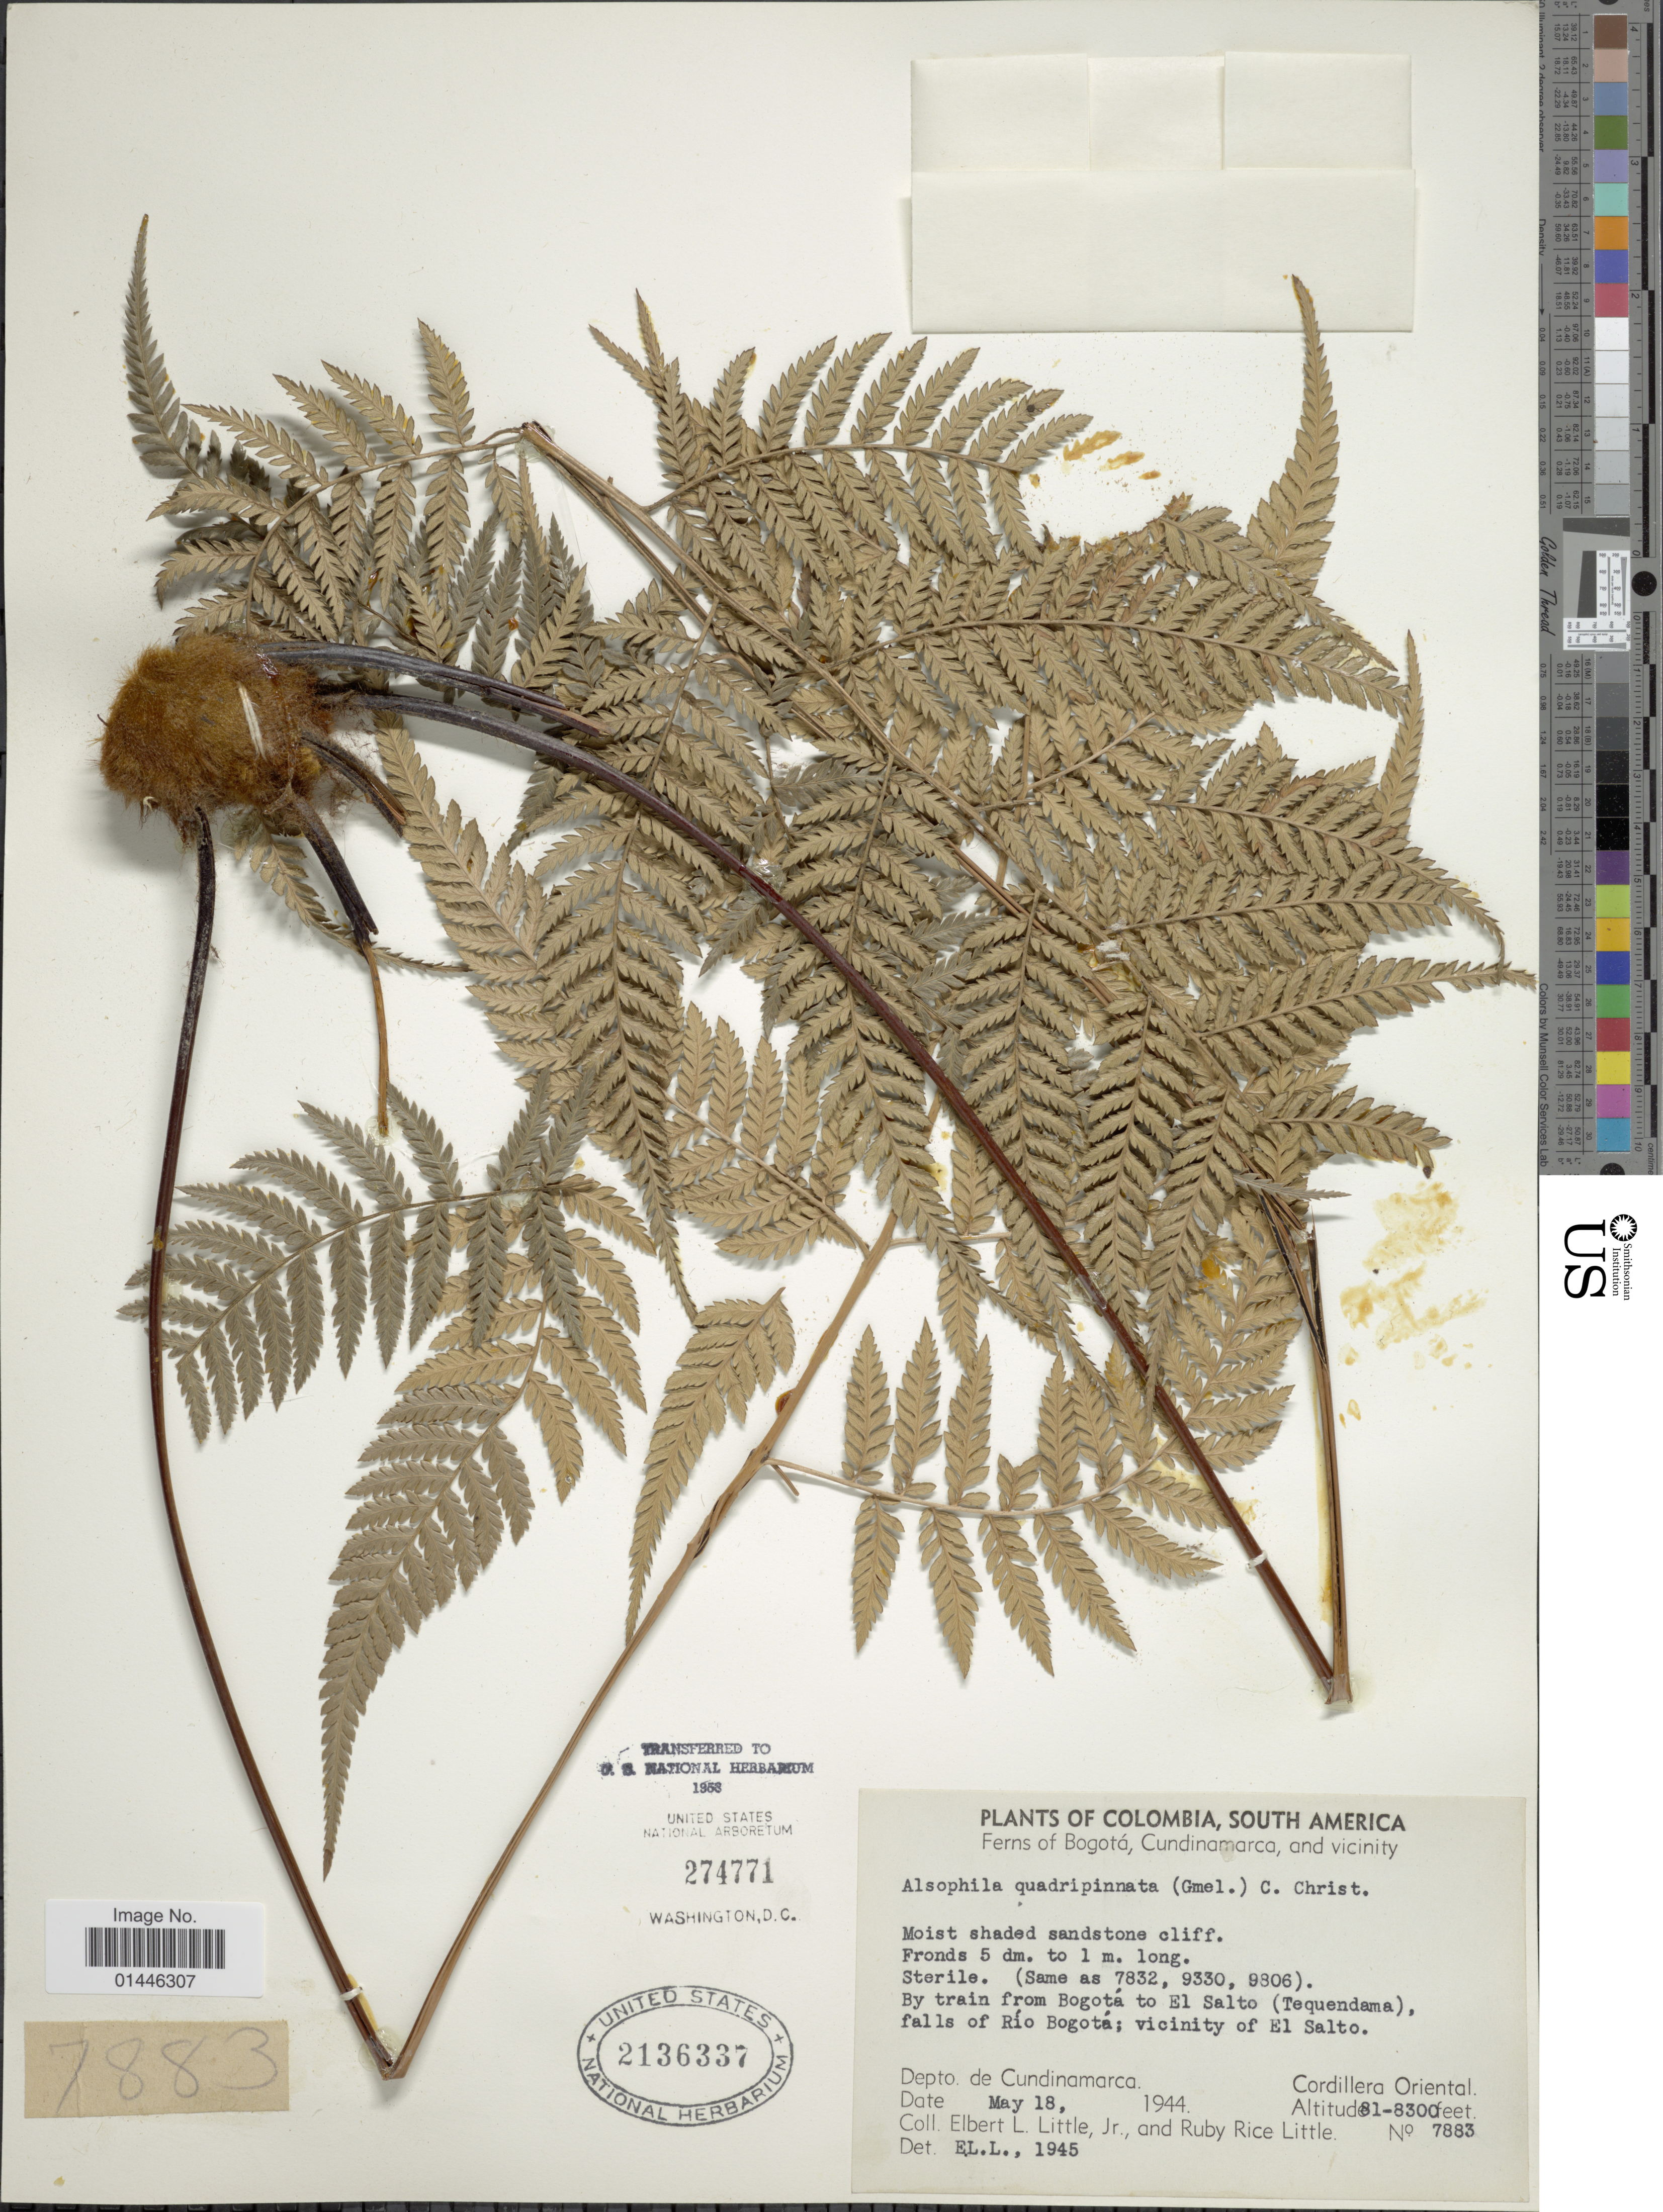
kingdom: Plantae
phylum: Tracheophyta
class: Polypodiopsida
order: Cyatheales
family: Dicksoniaceae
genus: Lophosoria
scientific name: Lophosoria quadripinnata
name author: (J.F. Gmel.) C. Chr.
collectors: E. L. Little & R. R. Little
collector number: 7883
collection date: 1944-05-18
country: Colombia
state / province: Cundinamarca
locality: Bogotá, Cundinamarca, and vicinity. By train from Bogotá to El Salto (Tequendama), falls of Río Bogotá; vicinity of El SaltoCordillera Oriental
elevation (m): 2469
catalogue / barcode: US 2136337